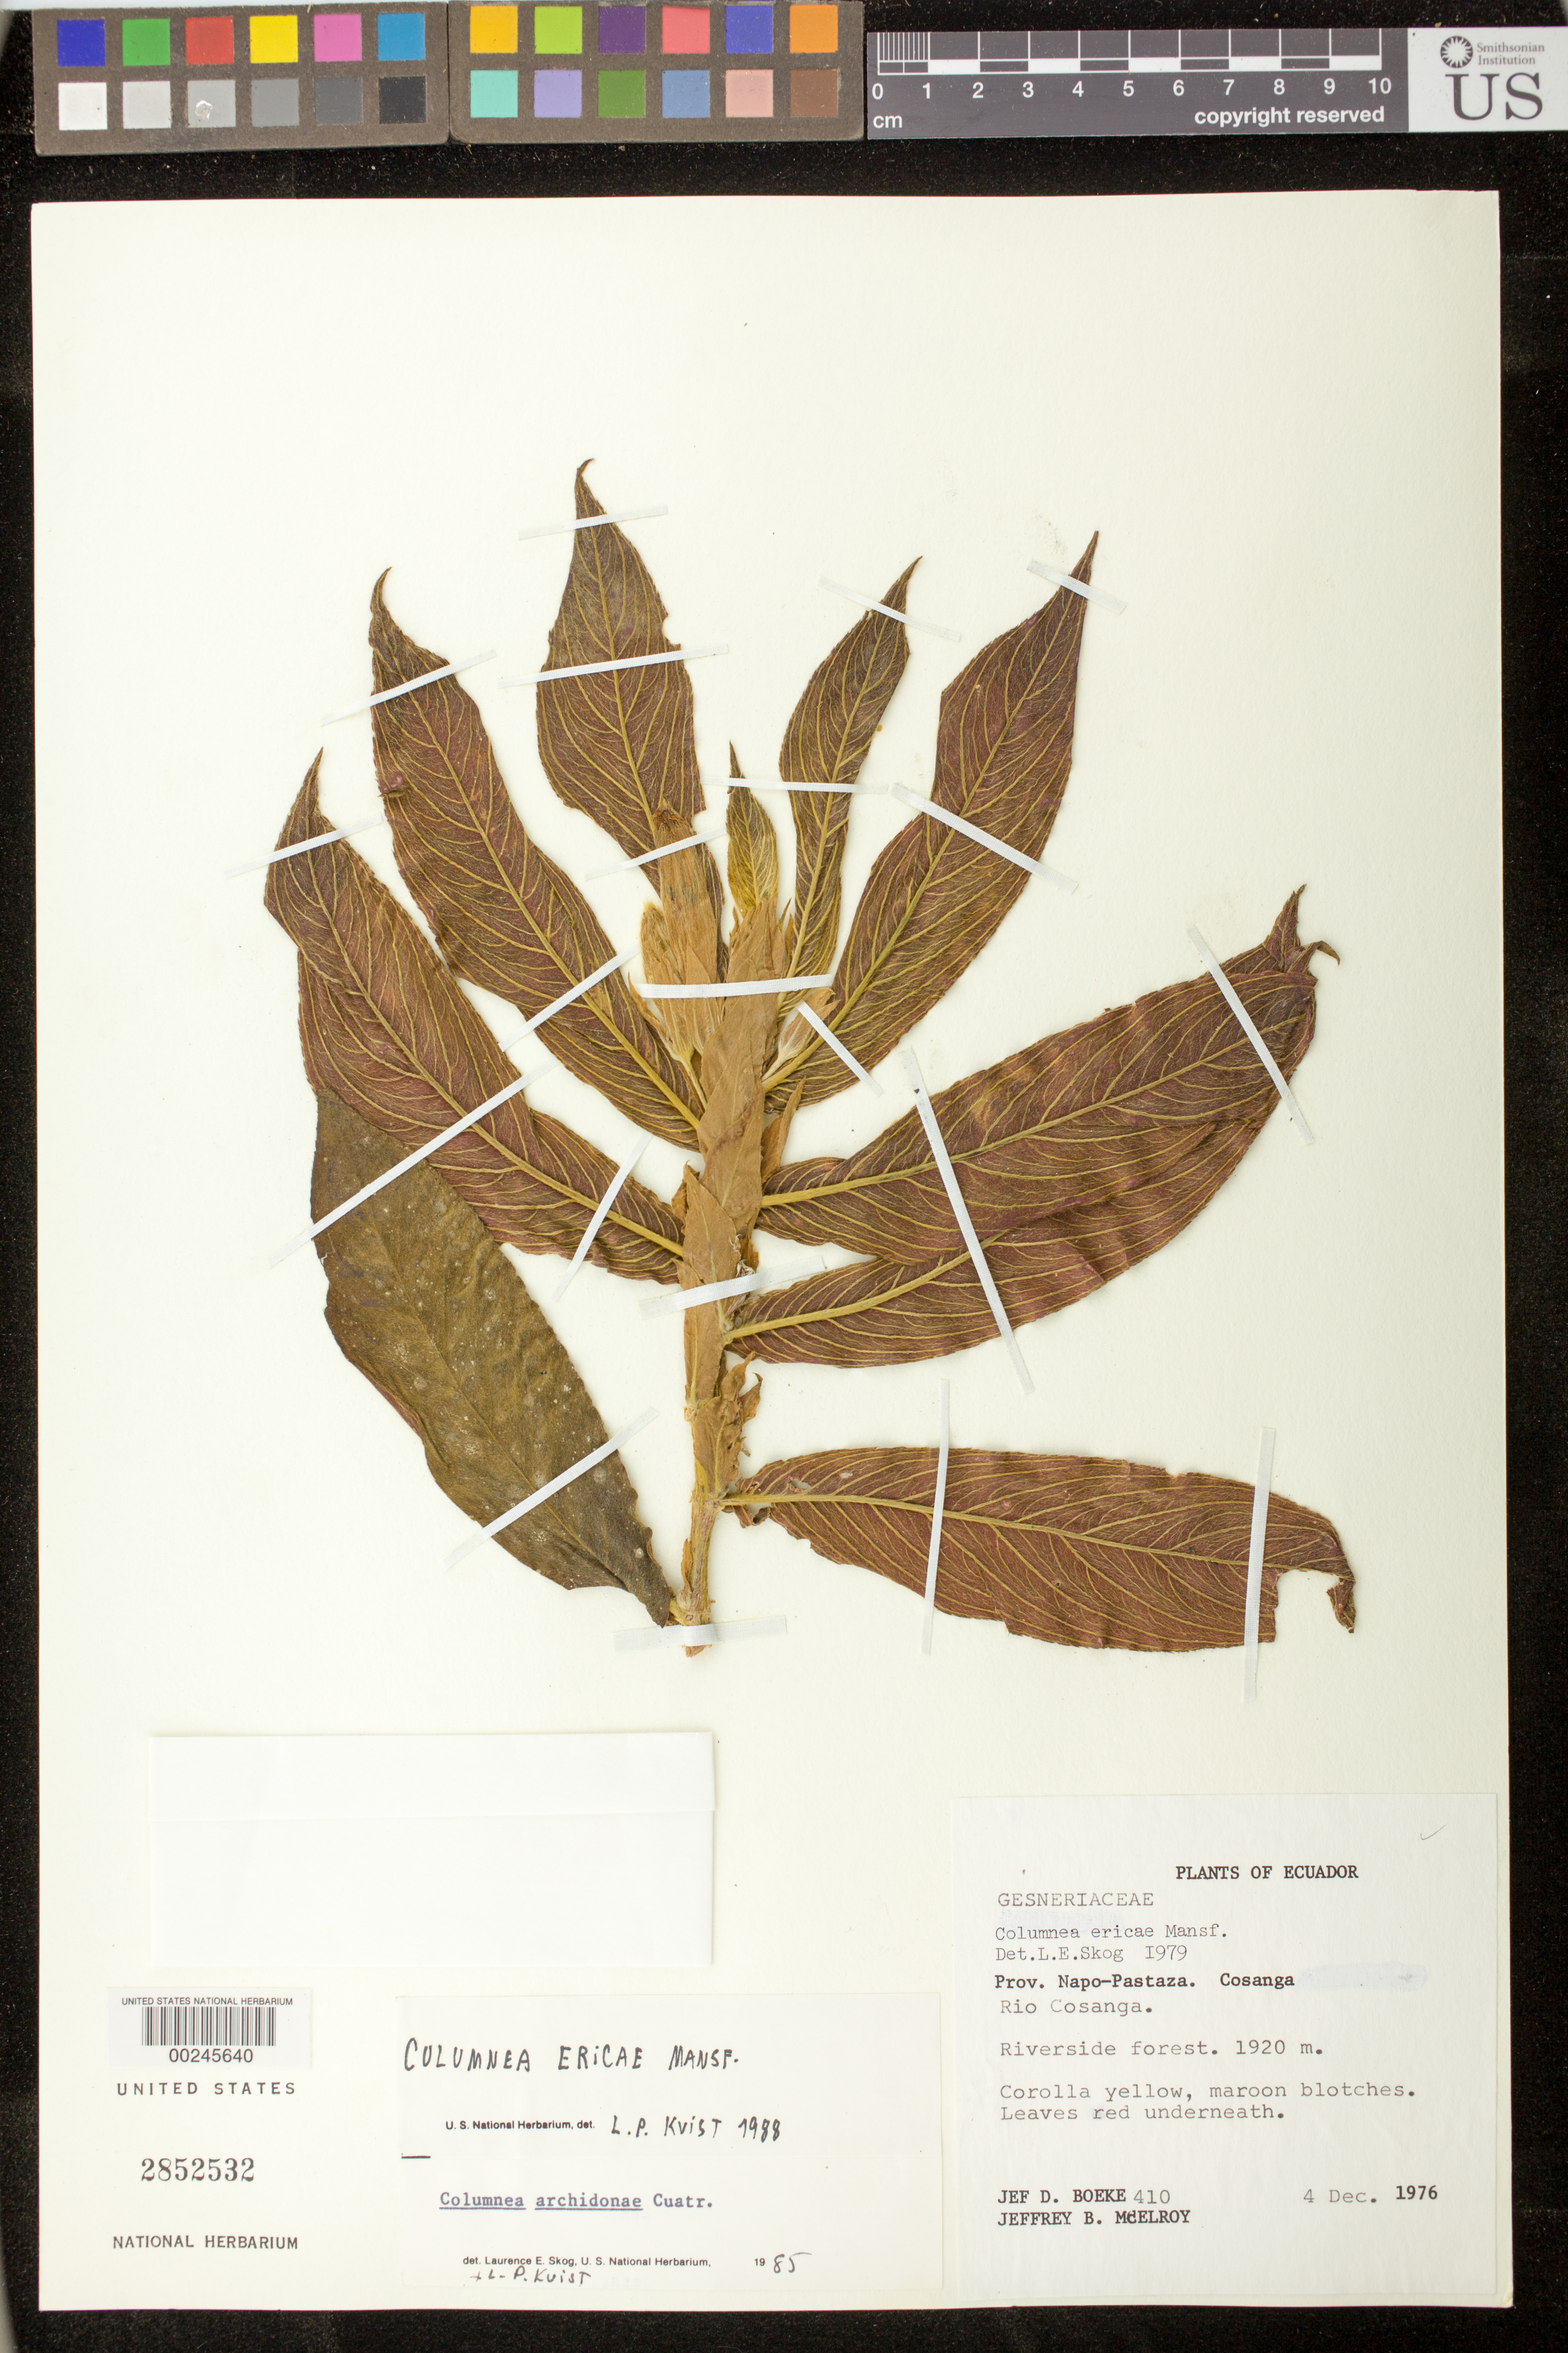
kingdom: Plantae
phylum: Tracheophyta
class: Magnoliopsida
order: Lamiales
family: Gesneriaceae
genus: Columnea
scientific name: Columnea ericae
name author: Mansf.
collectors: J. D. Boeke & J. B. McElroy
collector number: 410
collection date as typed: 04 Dec 1976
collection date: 1976-12-04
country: Ecuador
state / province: Napo / Pastaza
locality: Cosanga, Rio Cosanga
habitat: Riverside forest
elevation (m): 1920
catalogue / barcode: US 2852532